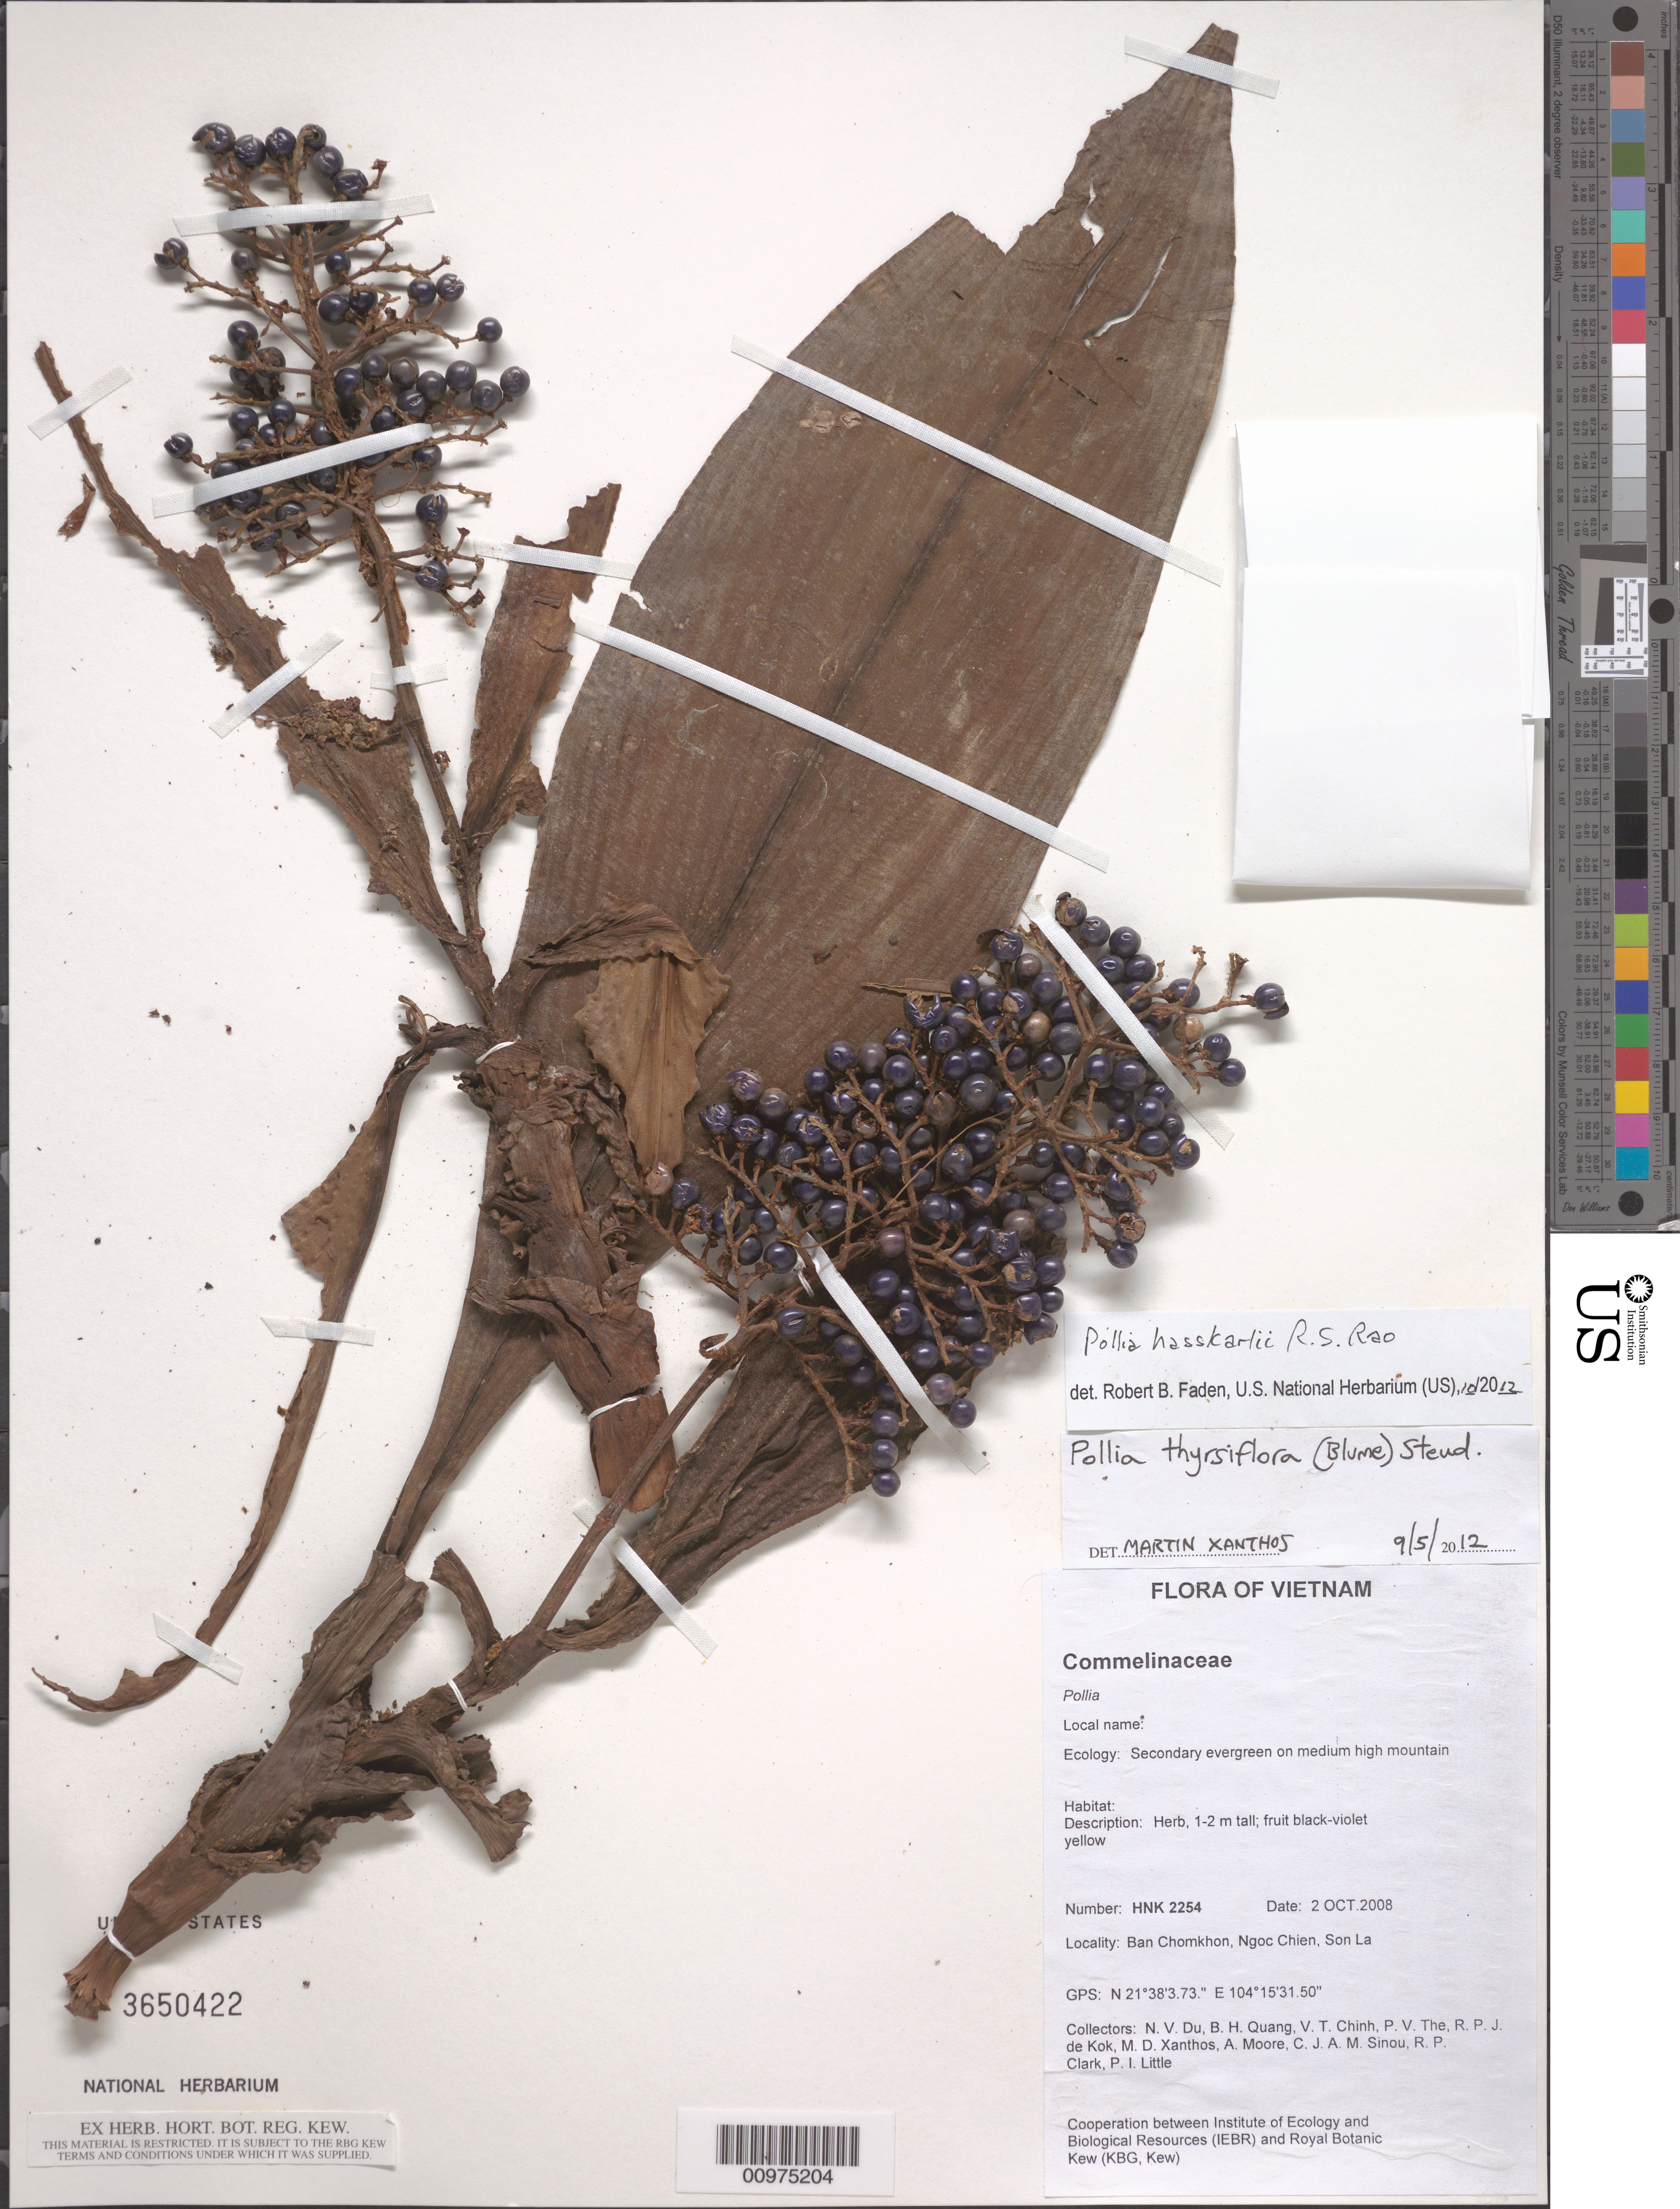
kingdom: Plantae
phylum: Tracheophyta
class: Liliopsida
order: Commelinales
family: Commelinaceae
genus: Pollia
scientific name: Pollia hasskarlii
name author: R.S. Rao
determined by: Faden, Robert B., (US), Smithsonian Institution - National Museum of Natural History (UNITED STATES)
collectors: N. Du et al.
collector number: HNK 2254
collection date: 2008-10-02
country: Vietnam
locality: Ban Chomkhon, Ngoc Chien, Son La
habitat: Secondary evergreen on medium high mountain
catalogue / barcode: US 3650422